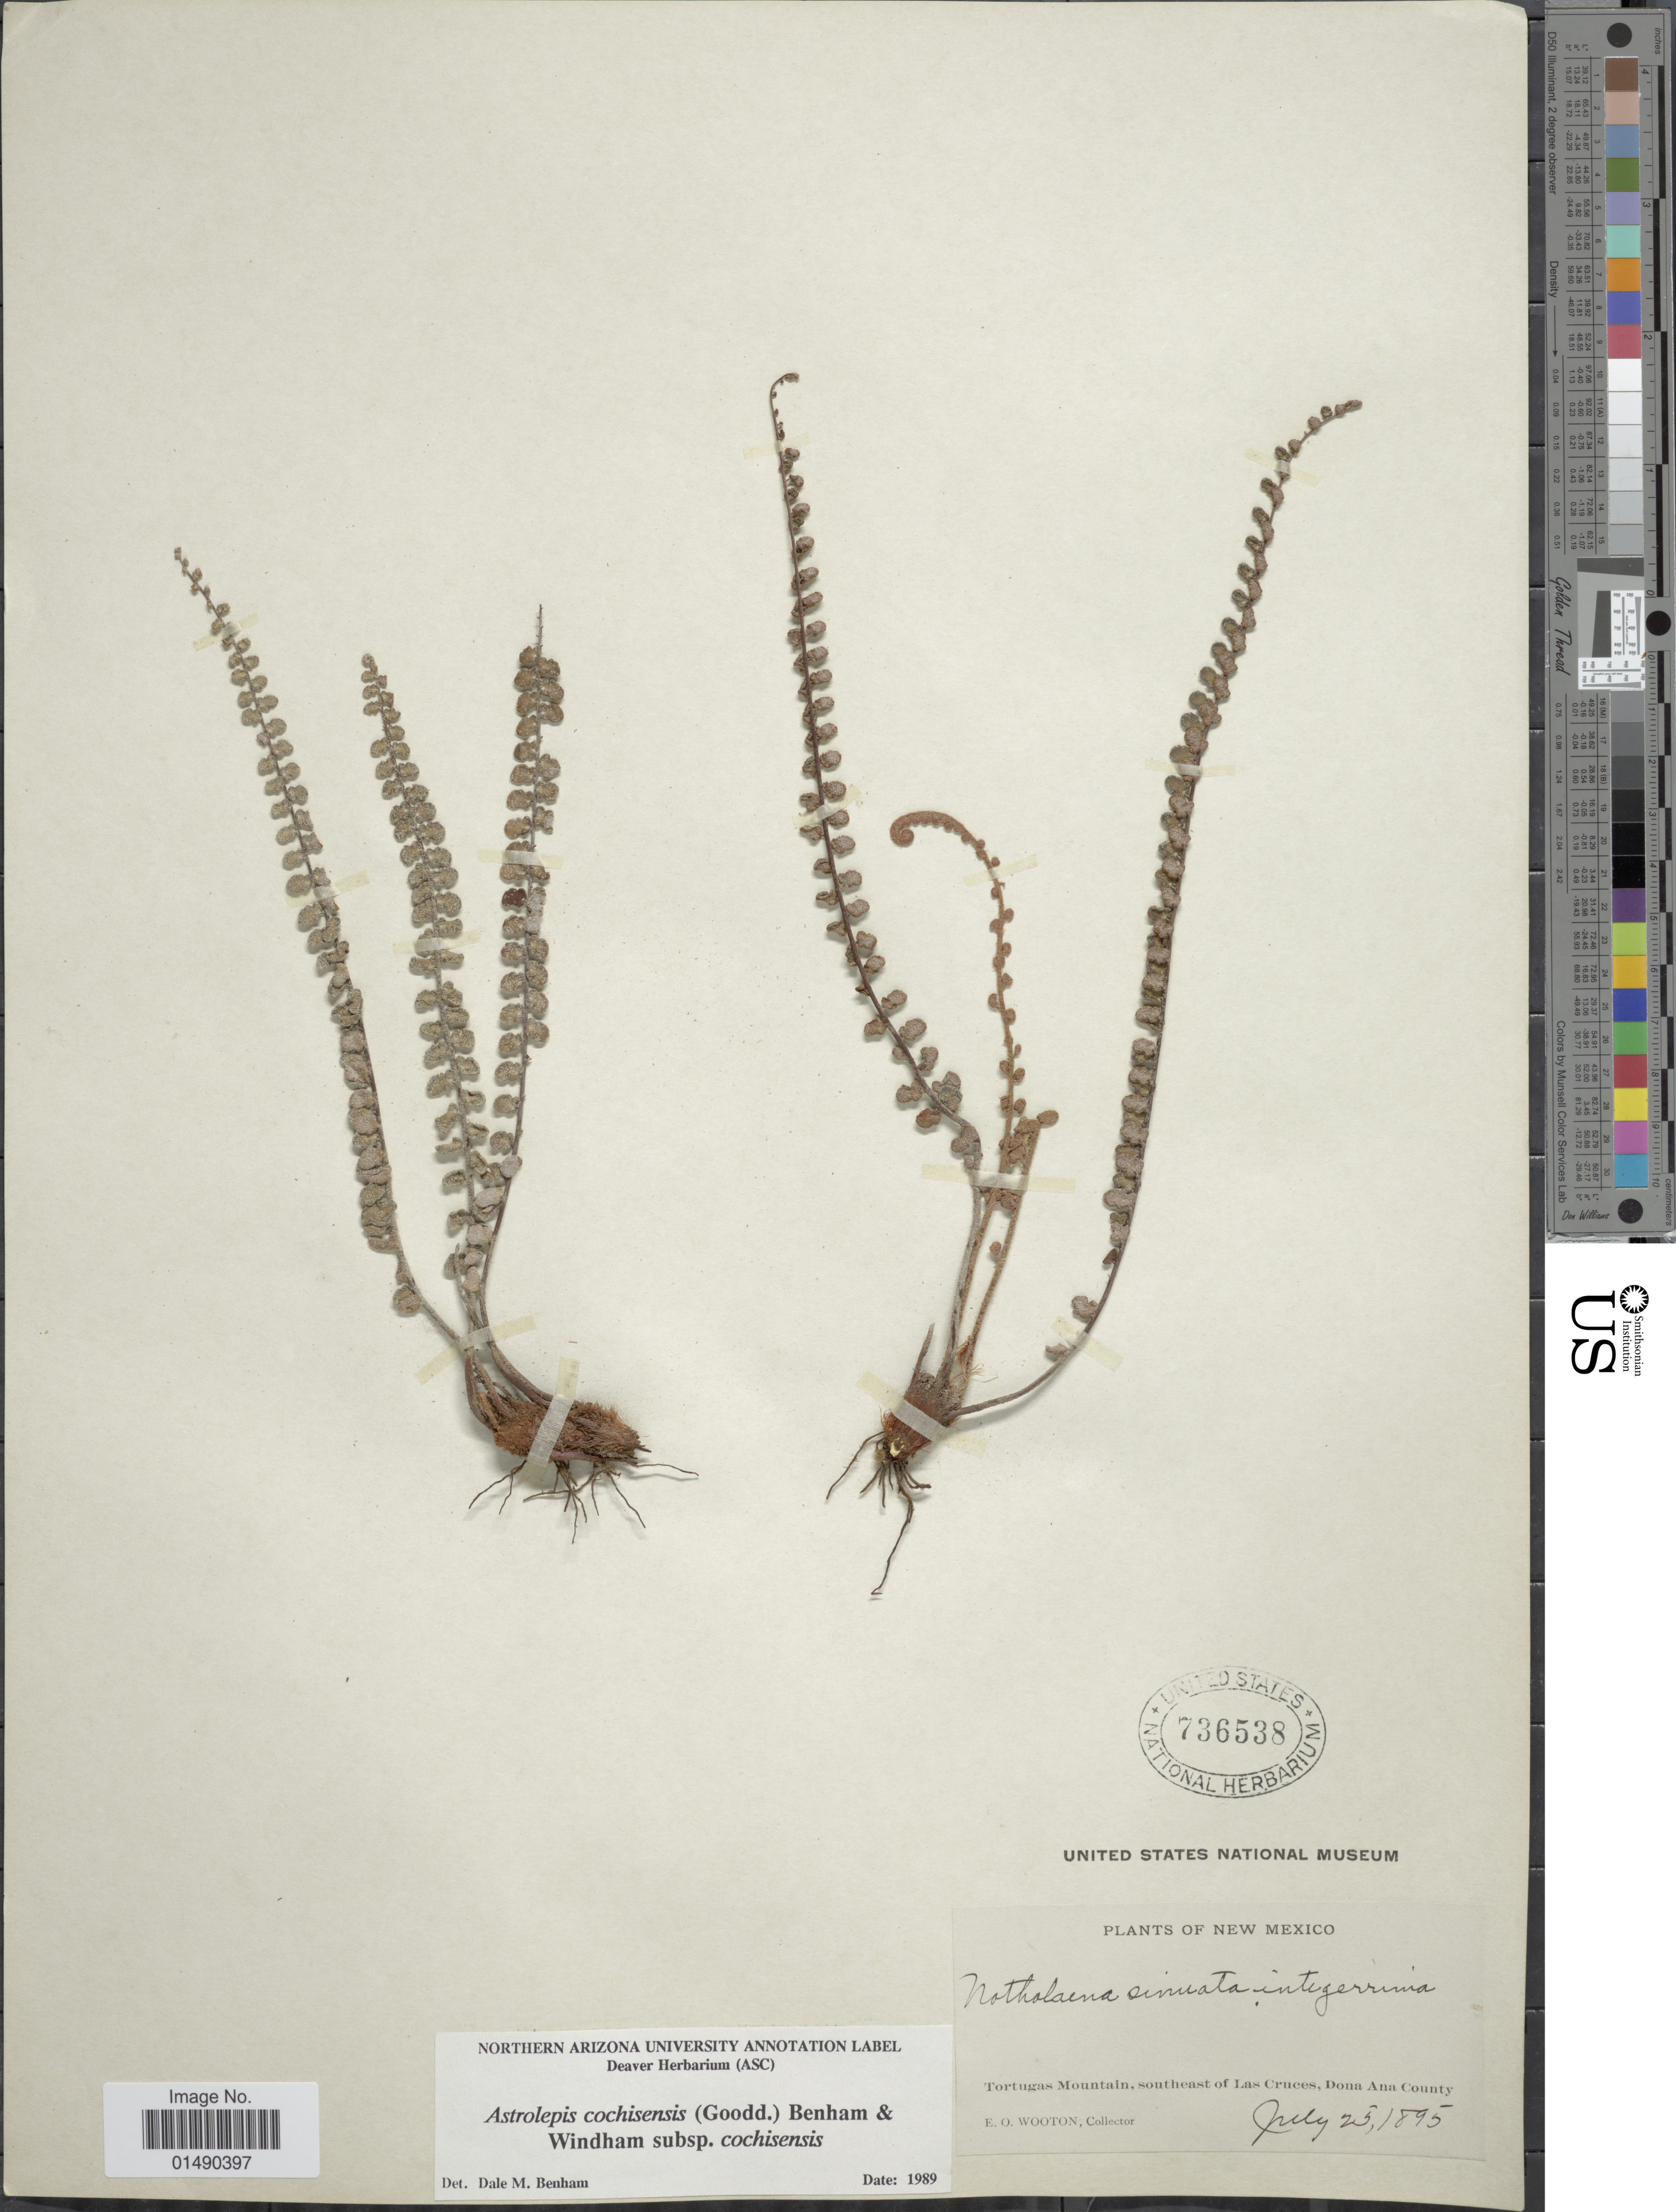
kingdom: Plantae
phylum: Tracheophyta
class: Polypodiopsida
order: Polypodiales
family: Pteridaceae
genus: Astrolepis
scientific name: Astrolepis cochisensis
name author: (C.O. Goodd.) D.M. Benham & Windham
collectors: E. O. Wooton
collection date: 1895-07-25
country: United States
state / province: New Mexico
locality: Tortugas Mountain, southeast of Las Cruces, Dona Ana County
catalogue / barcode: US 736538